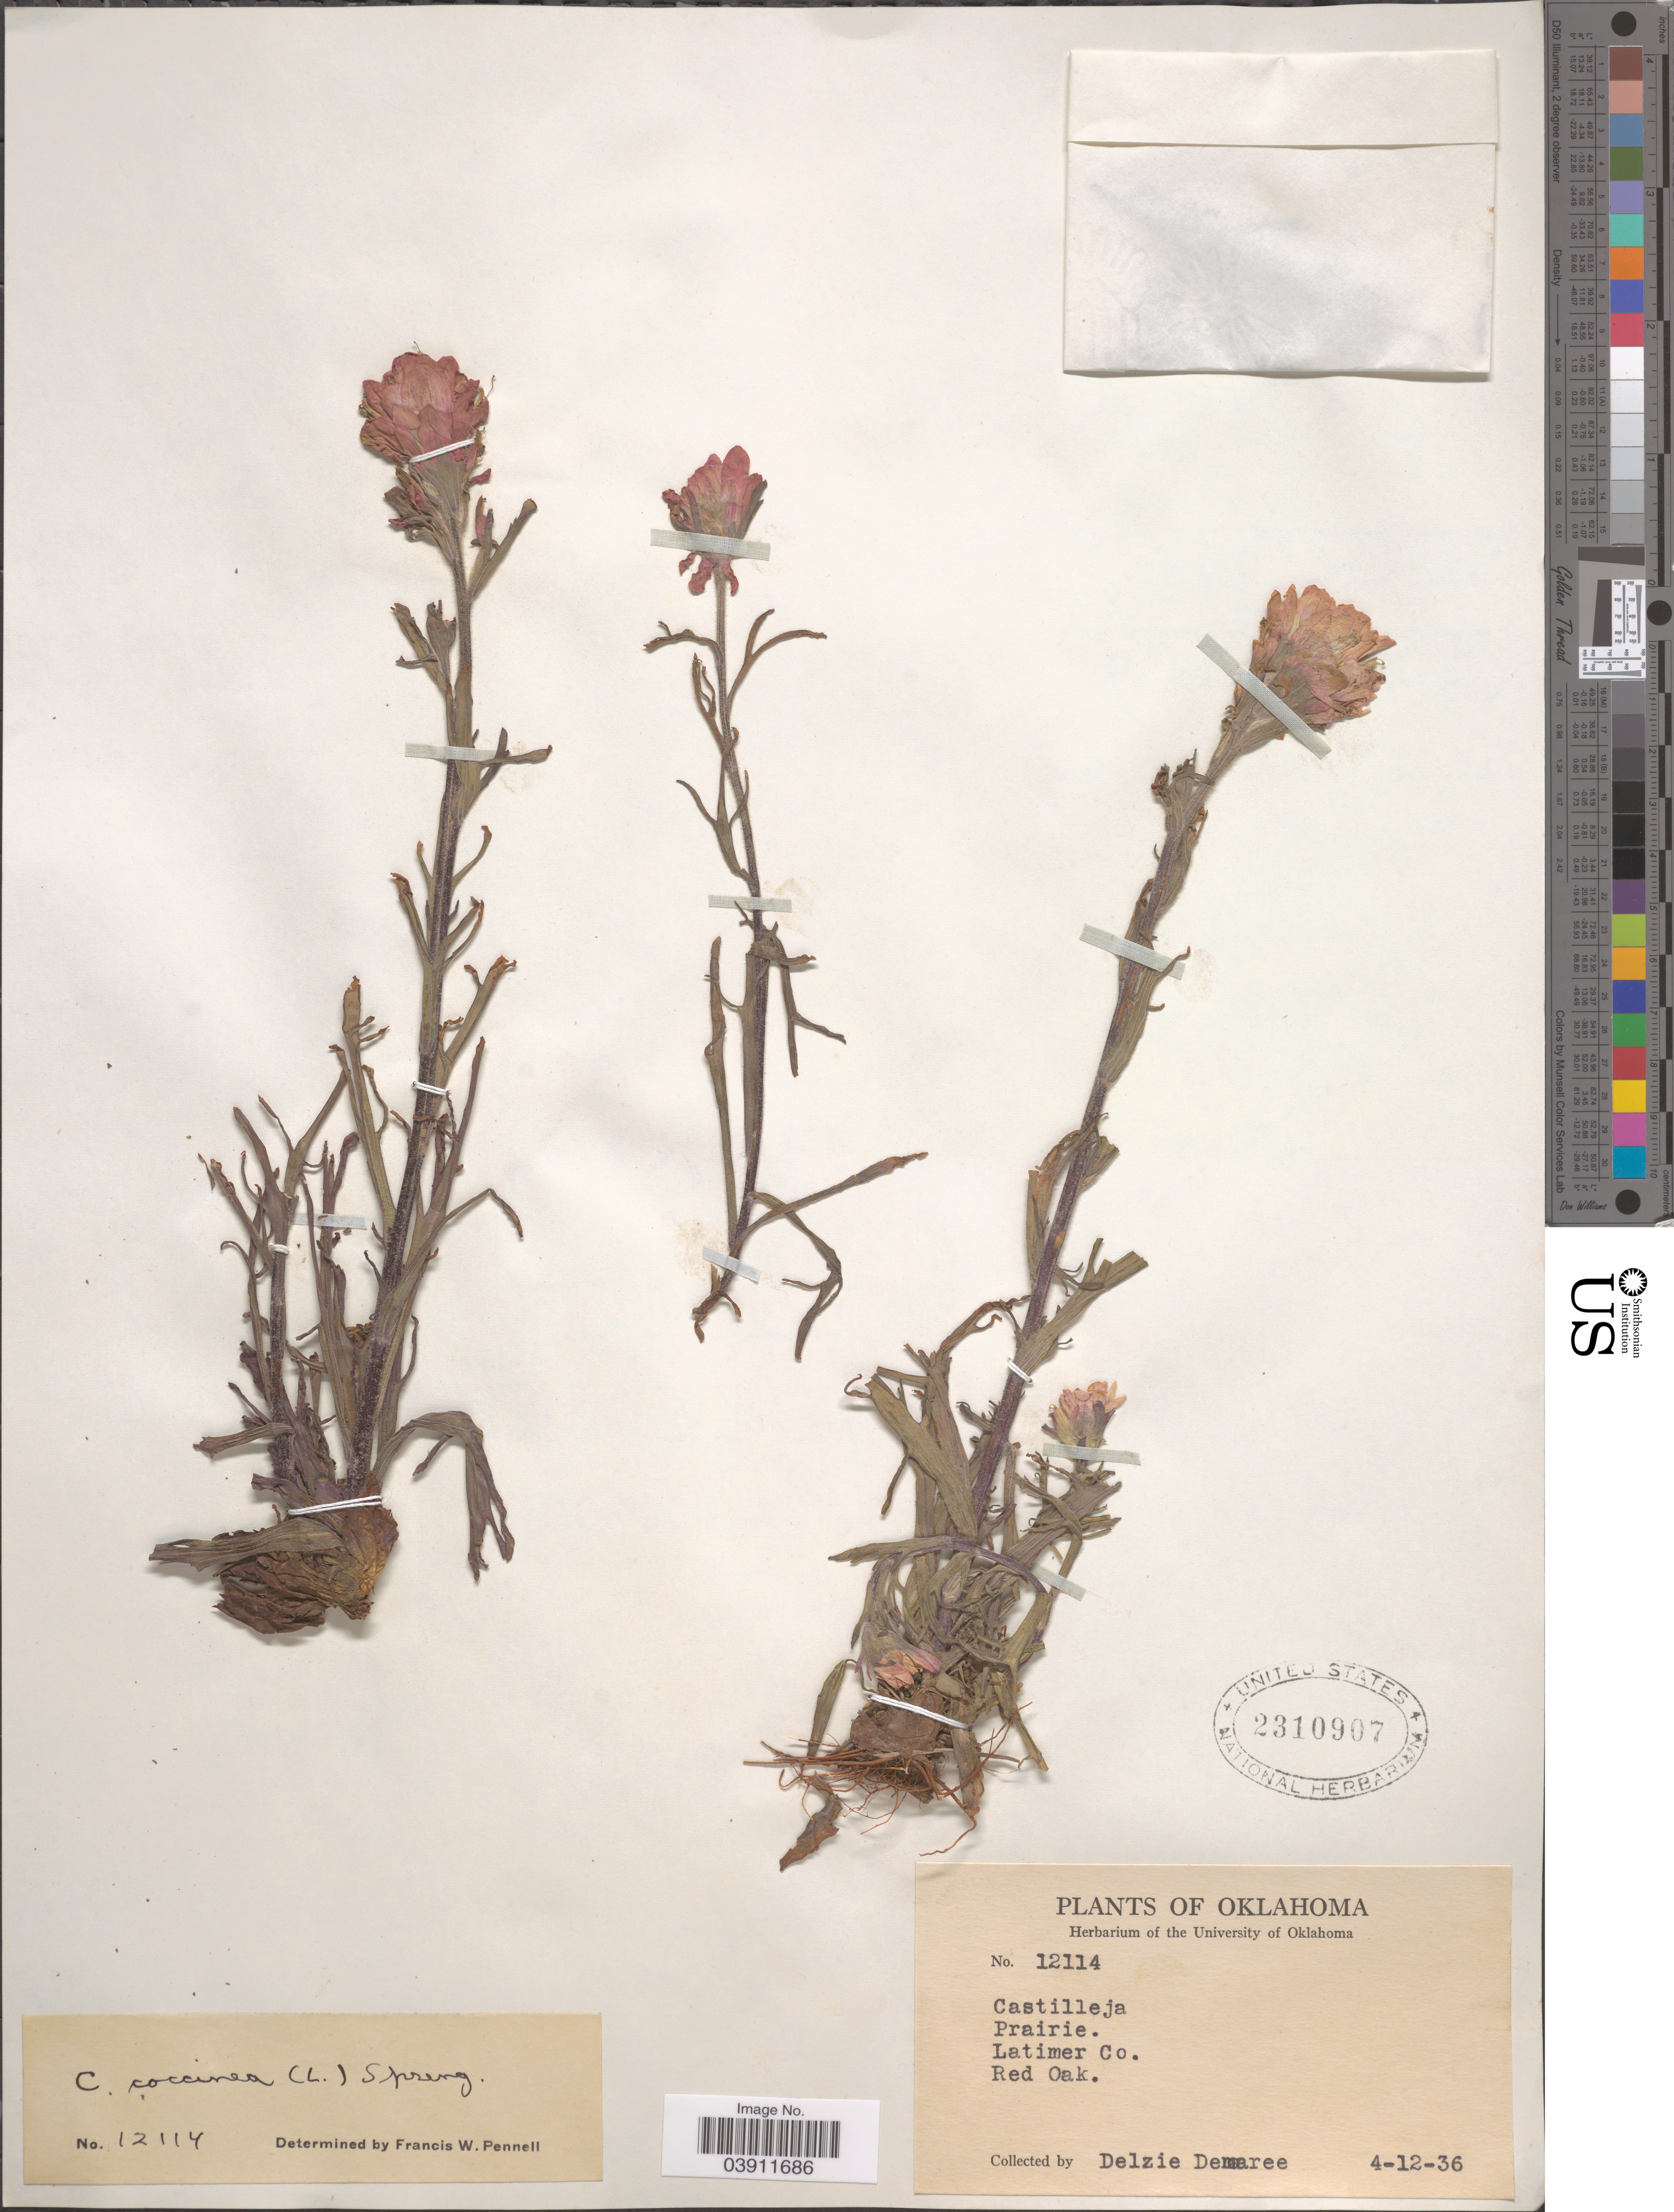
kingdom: Plantae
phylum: Tracheophyta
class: Magnoliopsida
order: Lamiales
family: Orobanchaceae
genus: Castilleja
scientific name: Castilleja coccinea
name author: (L.) Spreng.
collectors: D. Demaree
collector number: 12114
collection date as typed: Transcribed d/m/y: 12/4/36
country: United States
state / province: Oklahoma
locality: Latimer Co. Red Oak.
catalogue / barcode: US 2310907